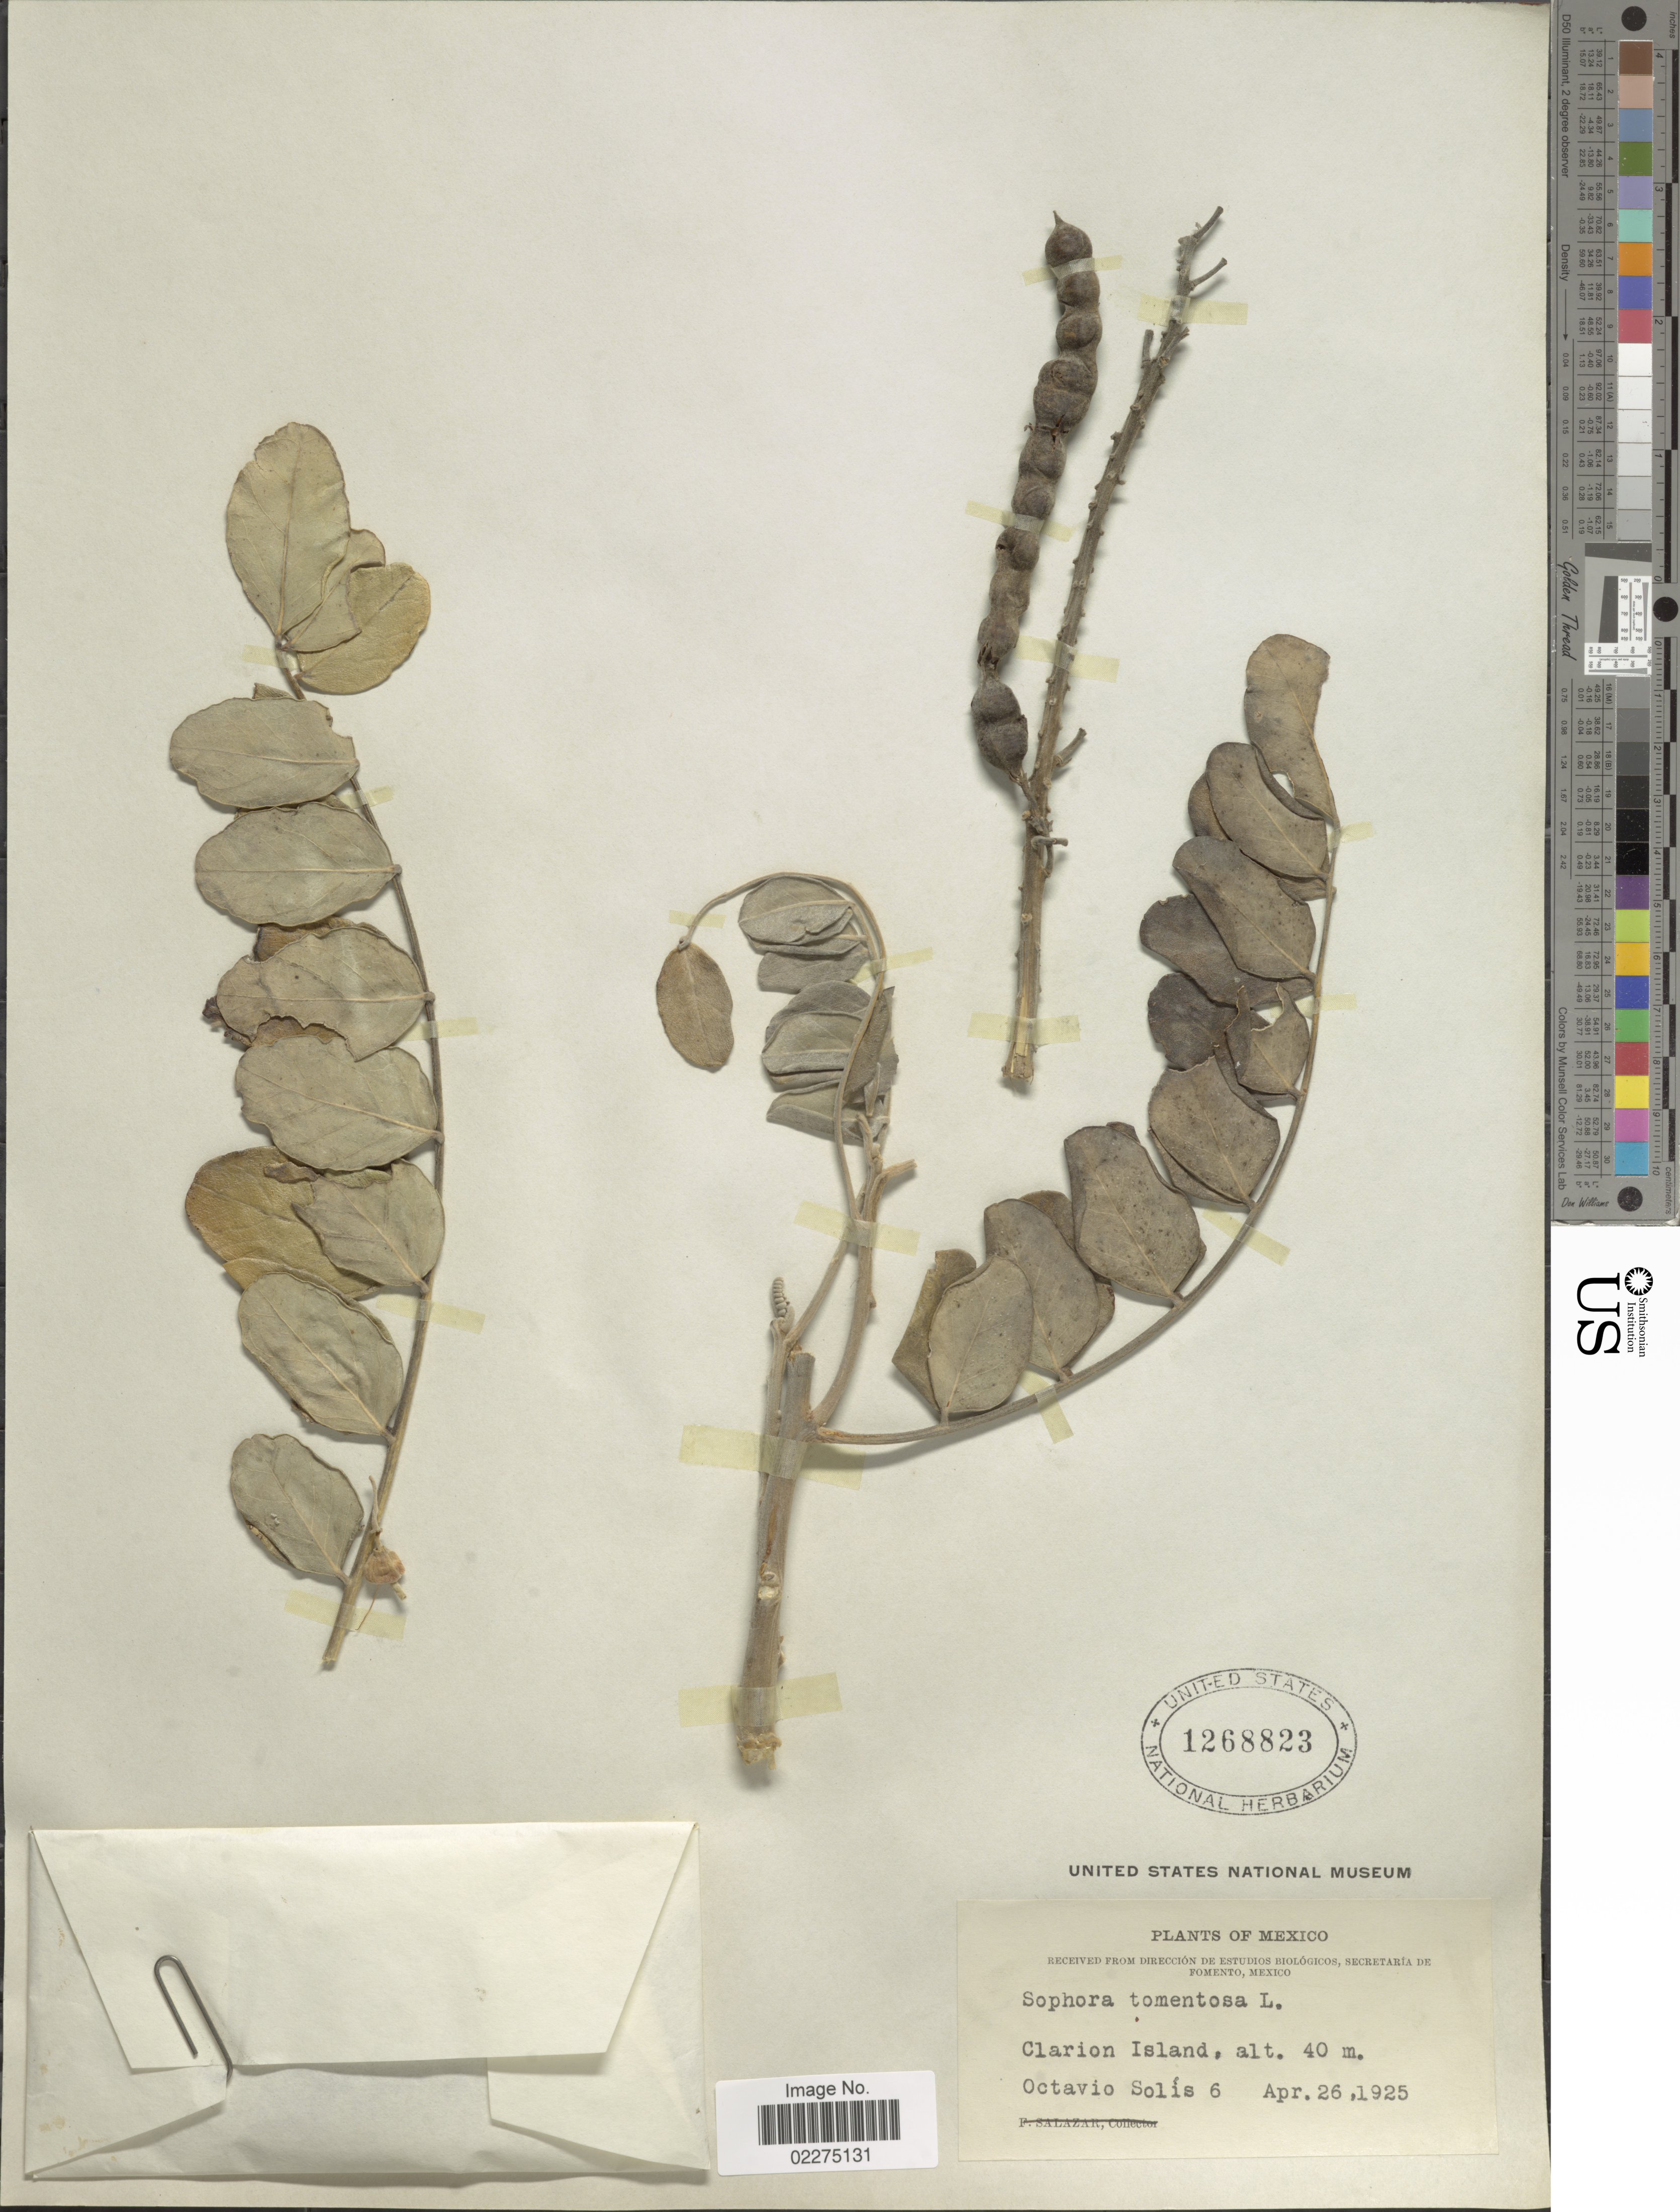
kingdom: Plantae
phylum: Tracheophyta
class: Magnoliopsida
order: Fabales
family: Fabaceae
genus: Sophora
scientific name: Sophora tomentosa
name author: L.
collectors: O. Solis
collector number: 6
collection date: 1925-04-26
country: Mexico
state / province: Colima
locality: Clarion Island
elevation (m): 40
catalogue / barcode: US 1268823